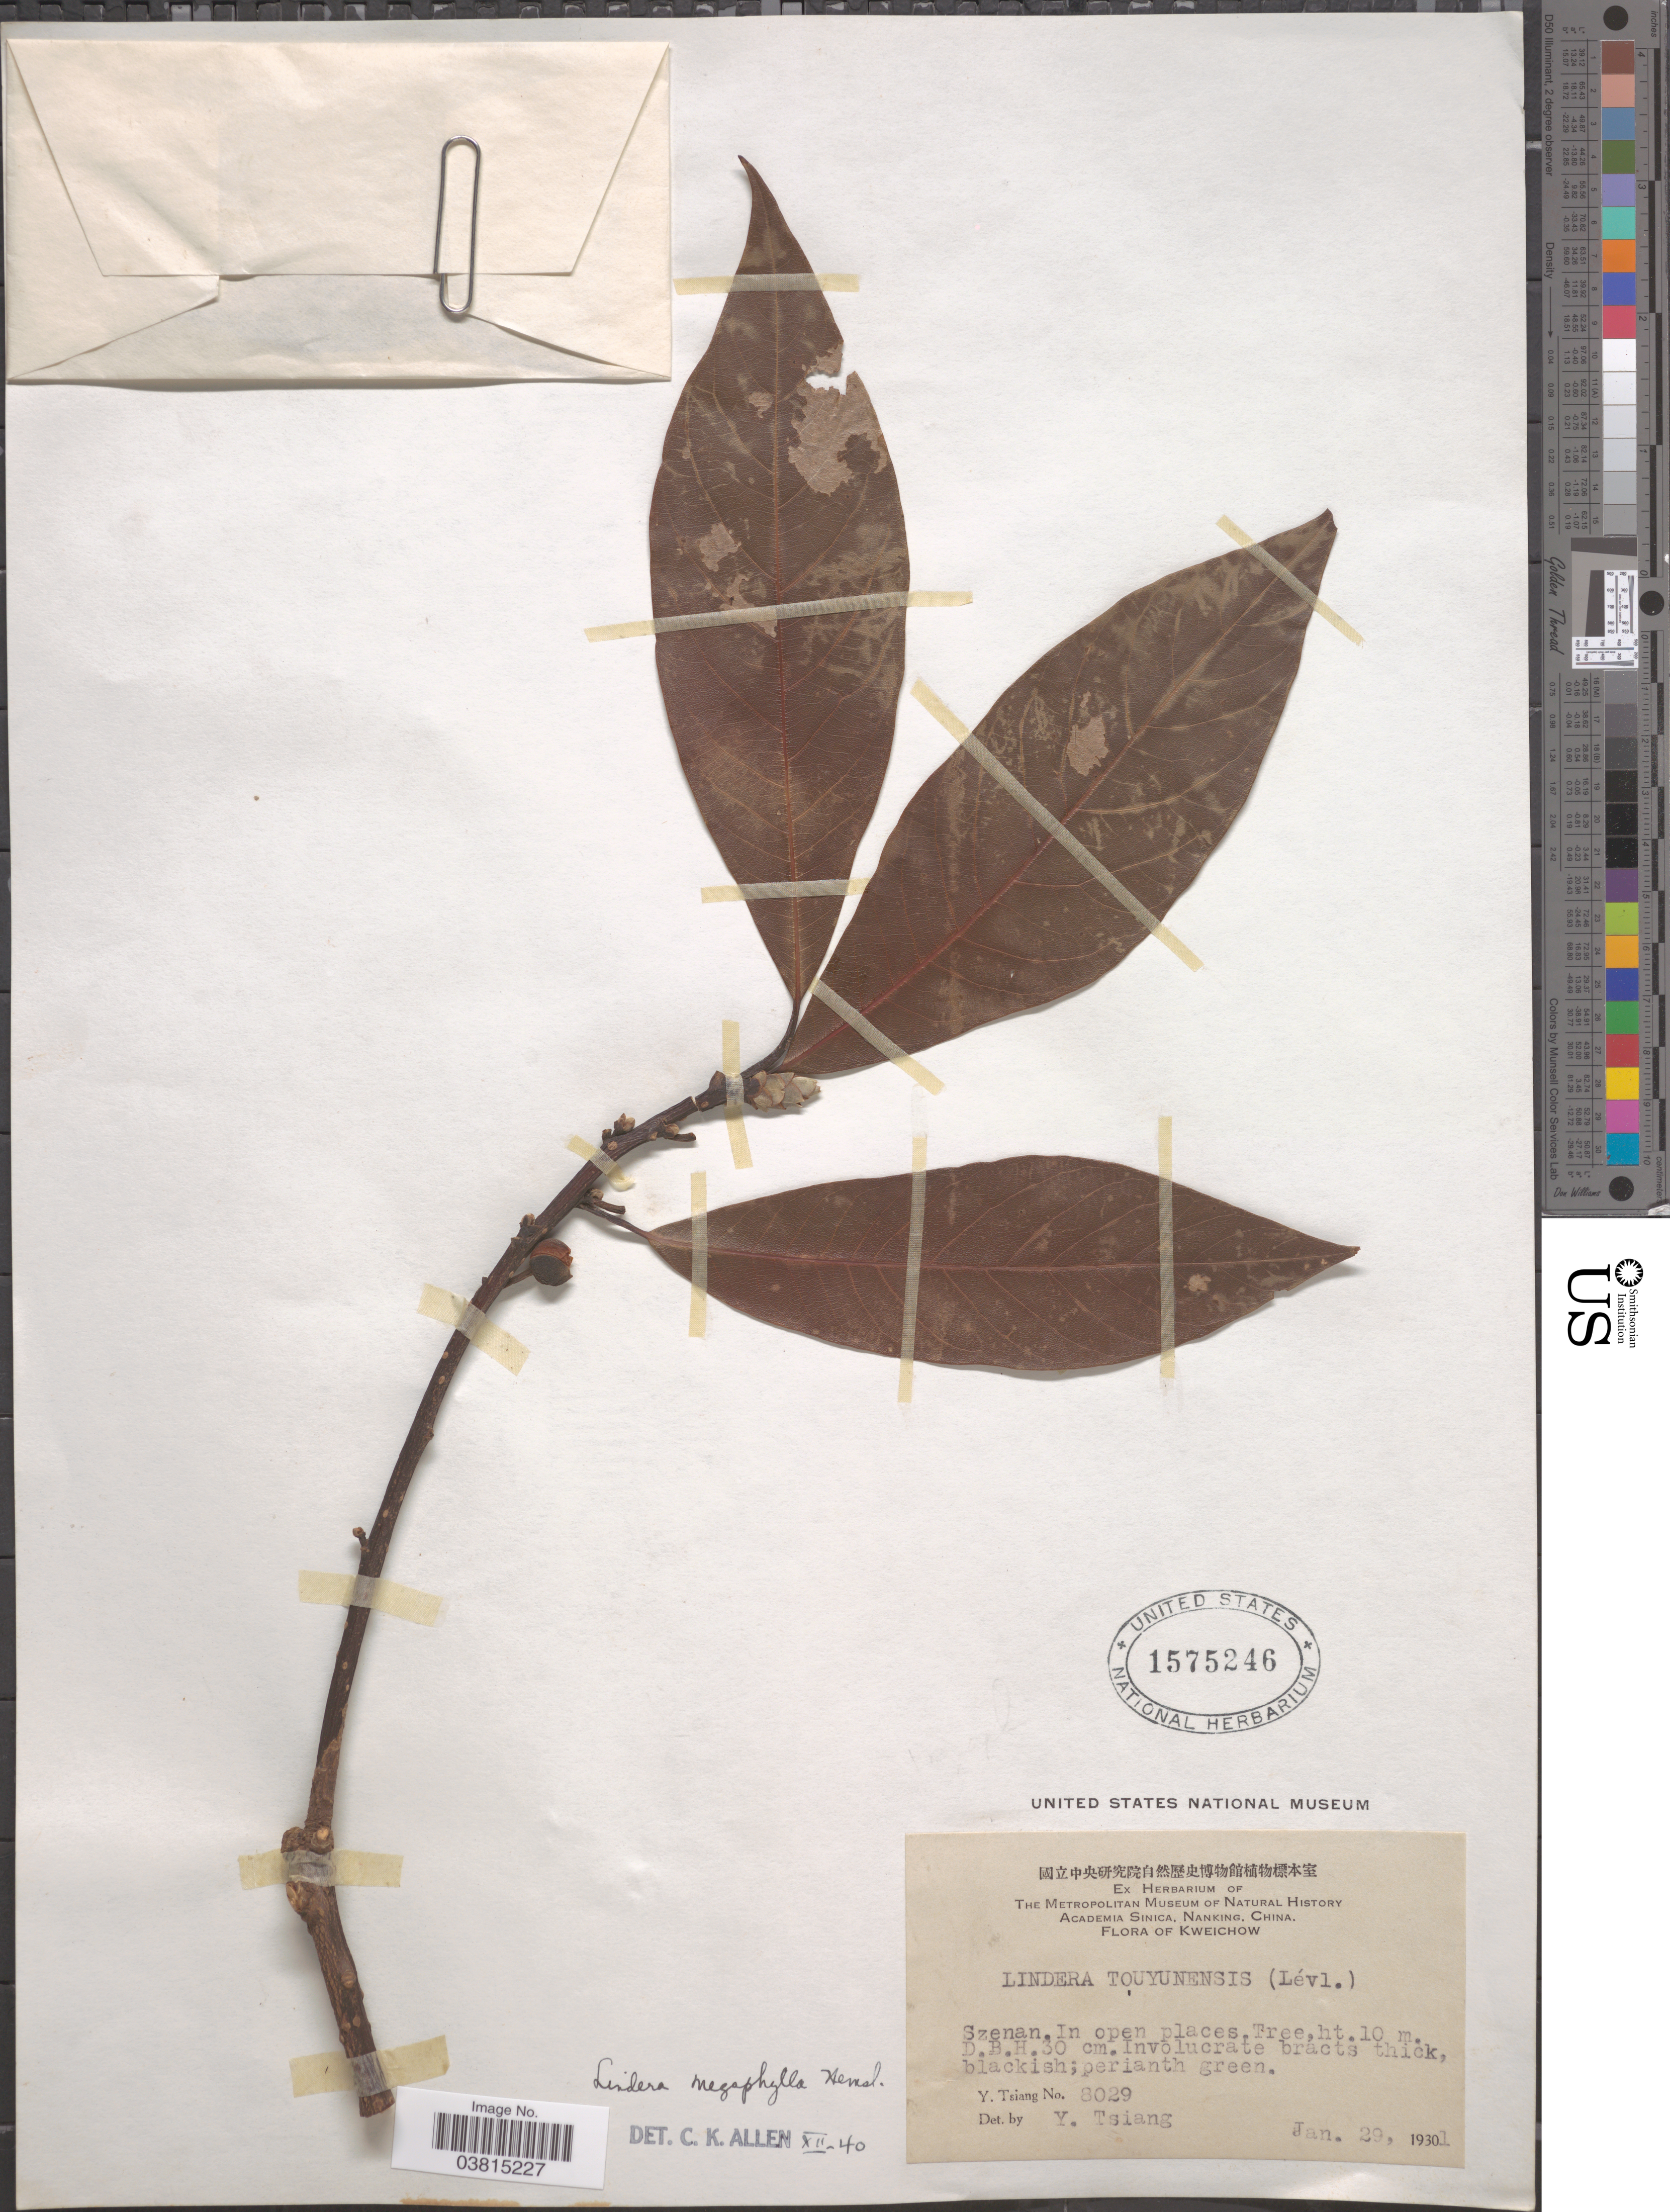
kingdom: Plantae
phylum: Tracheophyta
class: Magnoliopsida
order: Laurales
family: Lauraceae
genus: Lindera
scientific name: Lindera megaphylla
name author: Hemsl.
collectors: Y. Tsiang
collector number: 8029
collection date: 1931-01-29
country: China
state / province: Guizhou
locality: Kweichow. Szenan.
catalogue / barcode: US 1575246